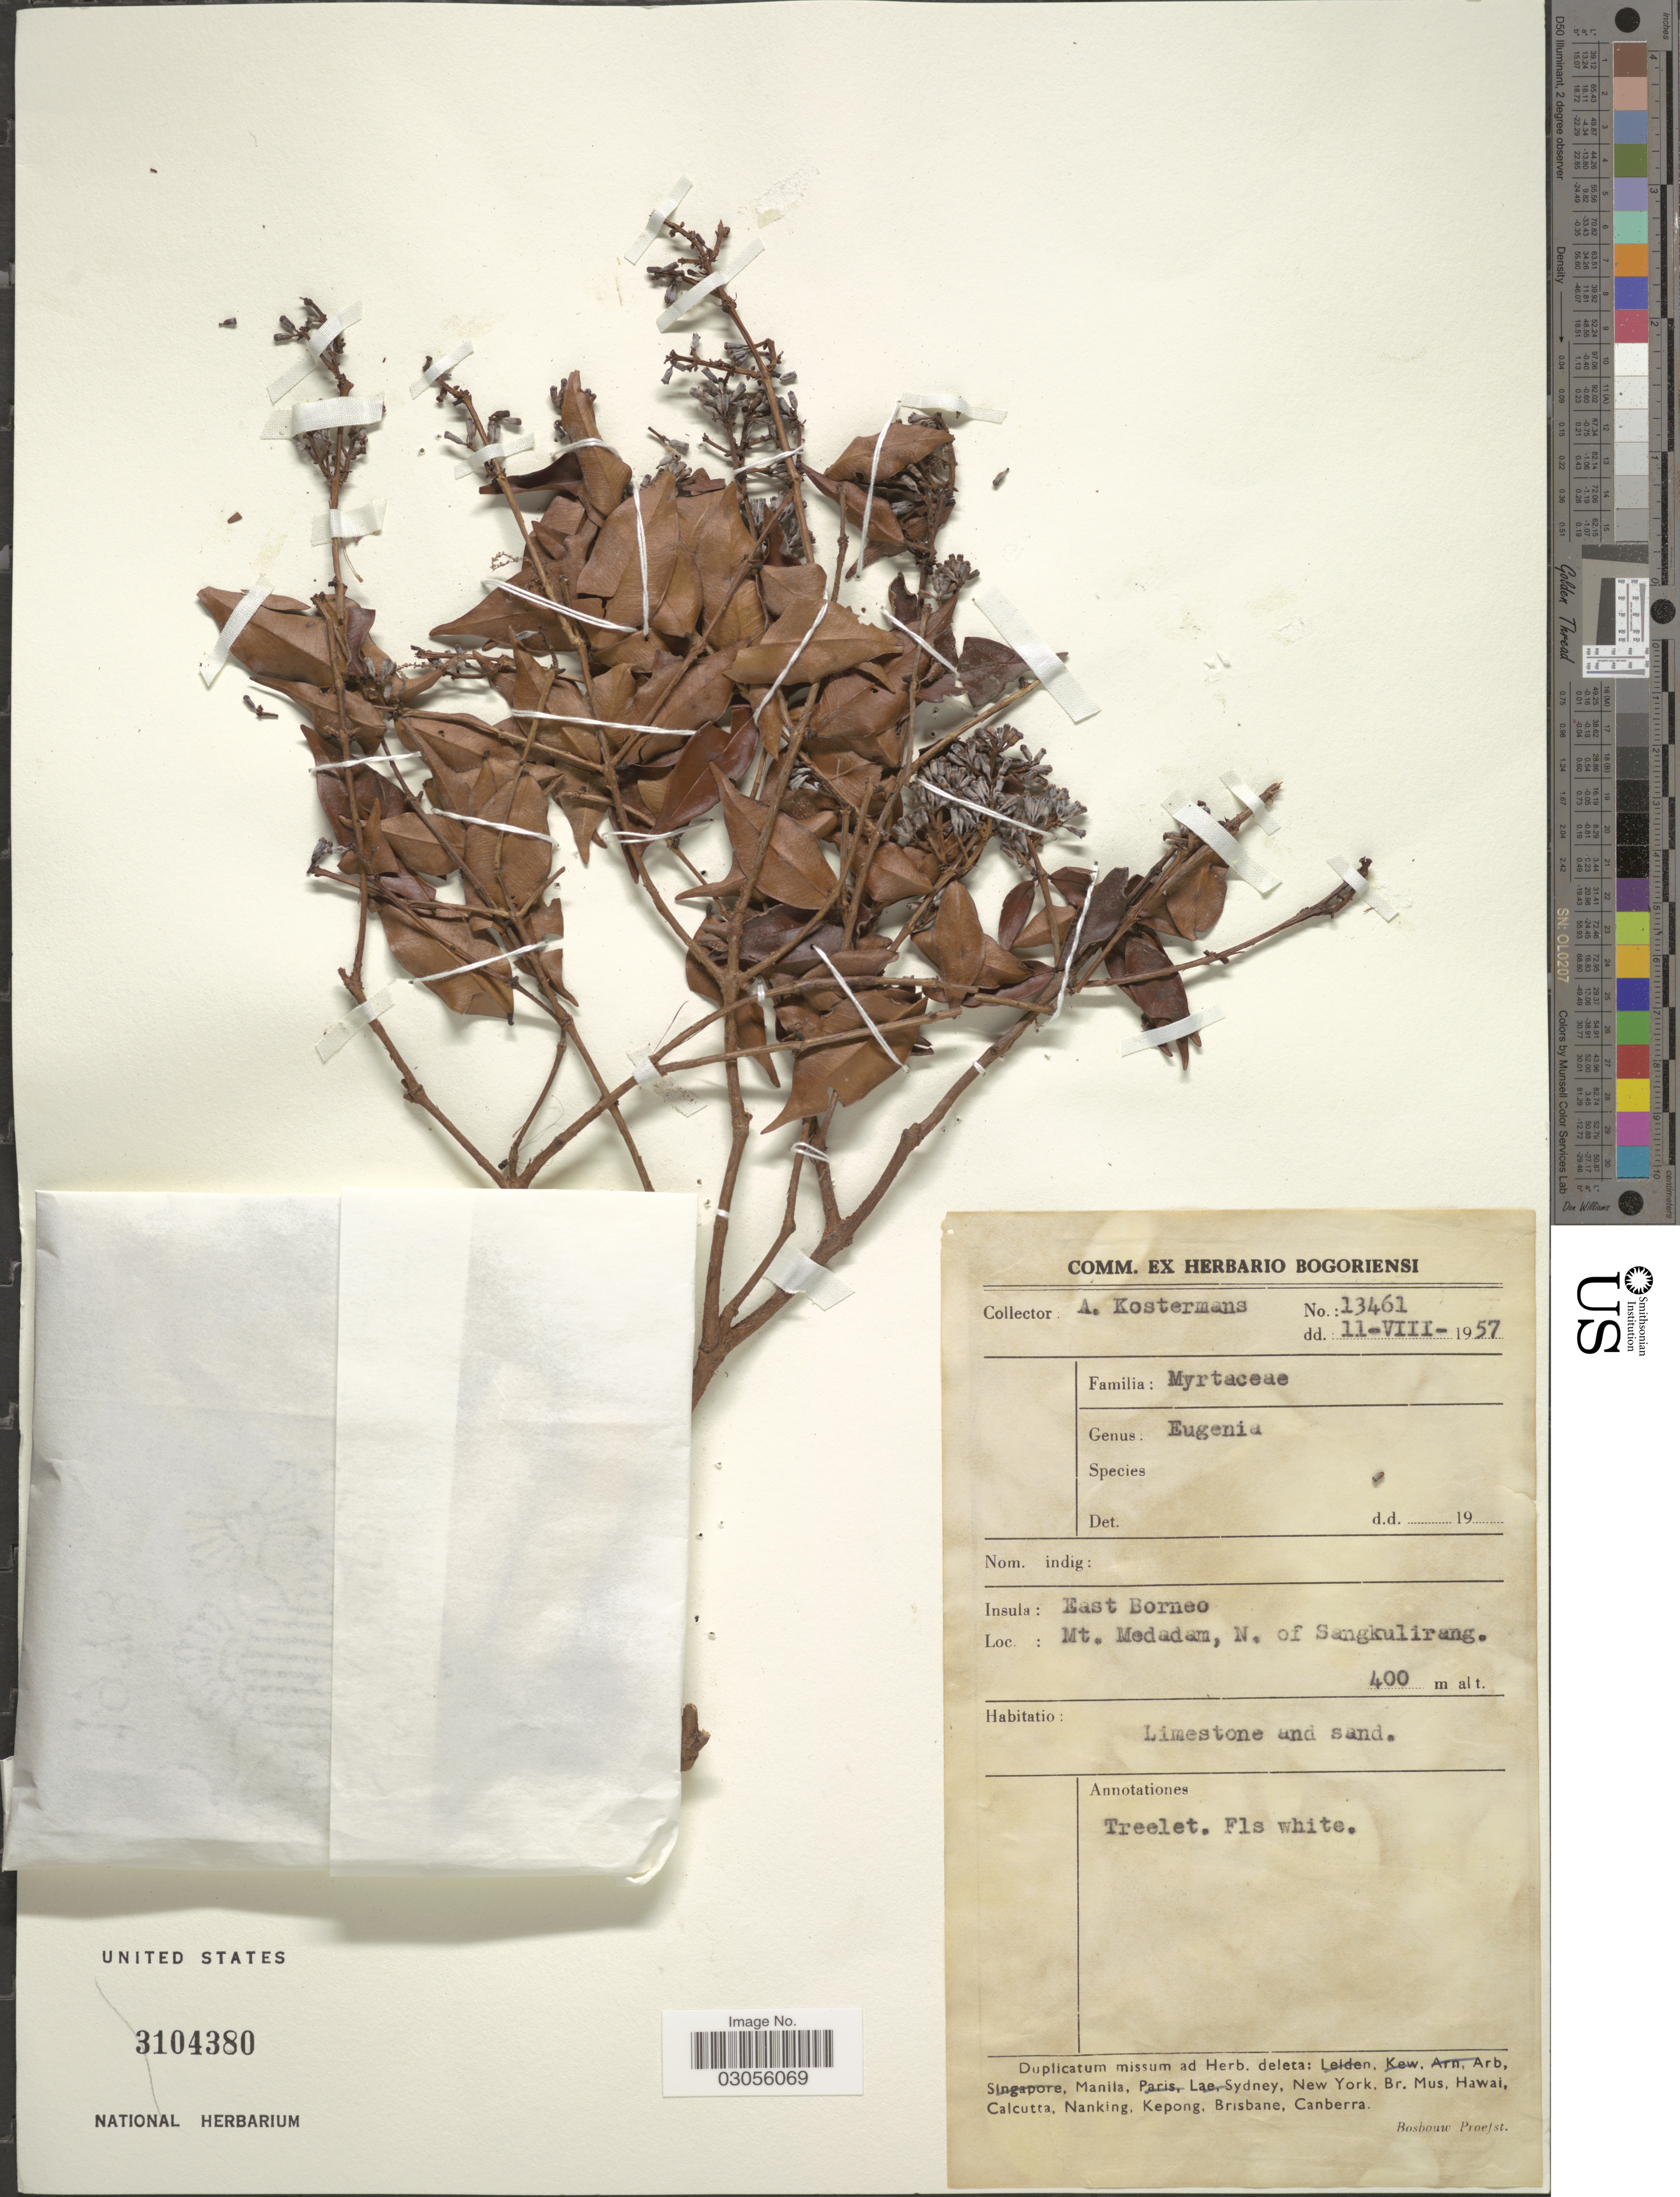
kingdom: Plantae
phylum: Tracheophyta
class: Magnoliopsida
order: Myrtales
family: Myrtaceae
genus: Syzygium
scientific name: Syzygium zeylanicum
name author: (L.) DC.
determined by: Strong, Mark T., (BOT), Smithsonian Institution - National Museum of Natural History (UNITED STATES)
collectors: A. Kostermanns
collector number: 13461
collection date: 1957-08-11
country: Indonesia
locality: Insula: East Borneo. Mt. Medadam, N. of Sangkulirang.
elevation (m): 400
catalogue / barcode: US 3104380